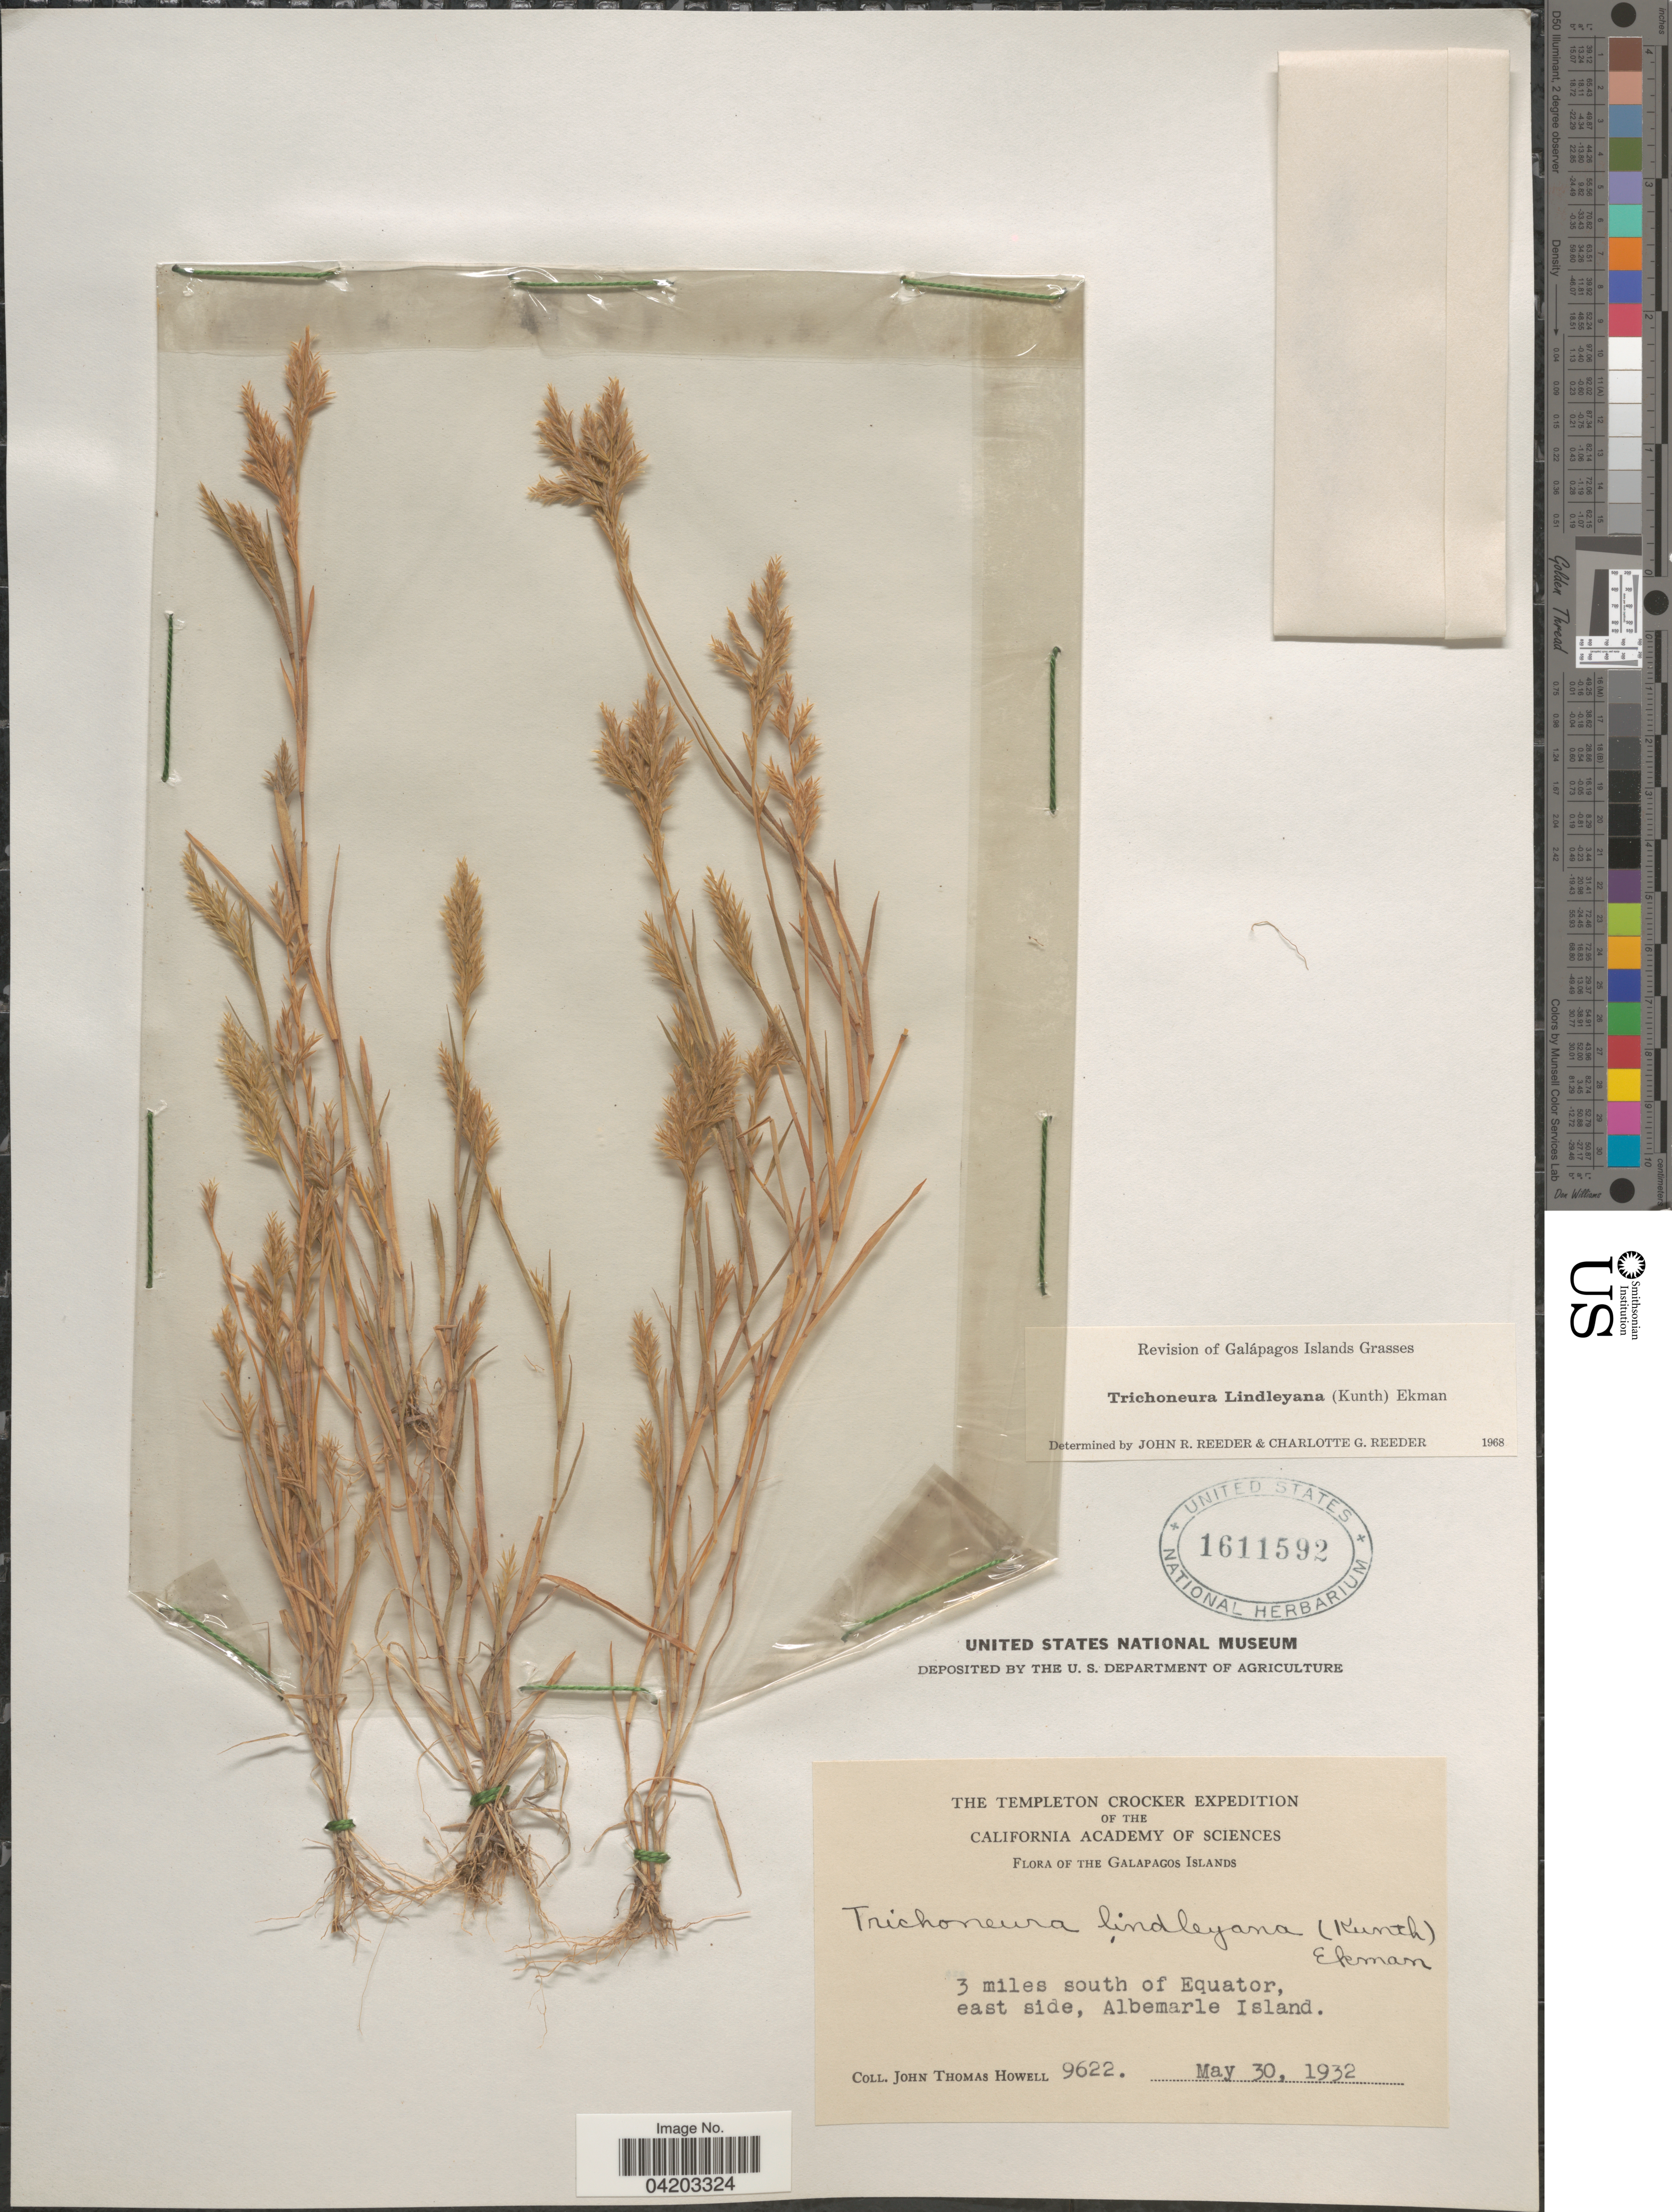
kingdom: Plantae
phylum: Tracheophyta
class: Liliopsida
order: Poales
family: Poaceae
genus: Trichoneura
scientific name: Trichoneura lindleyana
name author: (Kunth) Ekman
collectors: J. T. Howell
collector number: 9622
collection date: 1932-05-30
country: Ecuador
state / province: Colón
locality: The Templeton Crocker Expedition of the California Academy of Sciences. Galapagos Islands. 3 miles south of Equator, east side, Albemarle Island.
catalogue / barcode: US 1611592